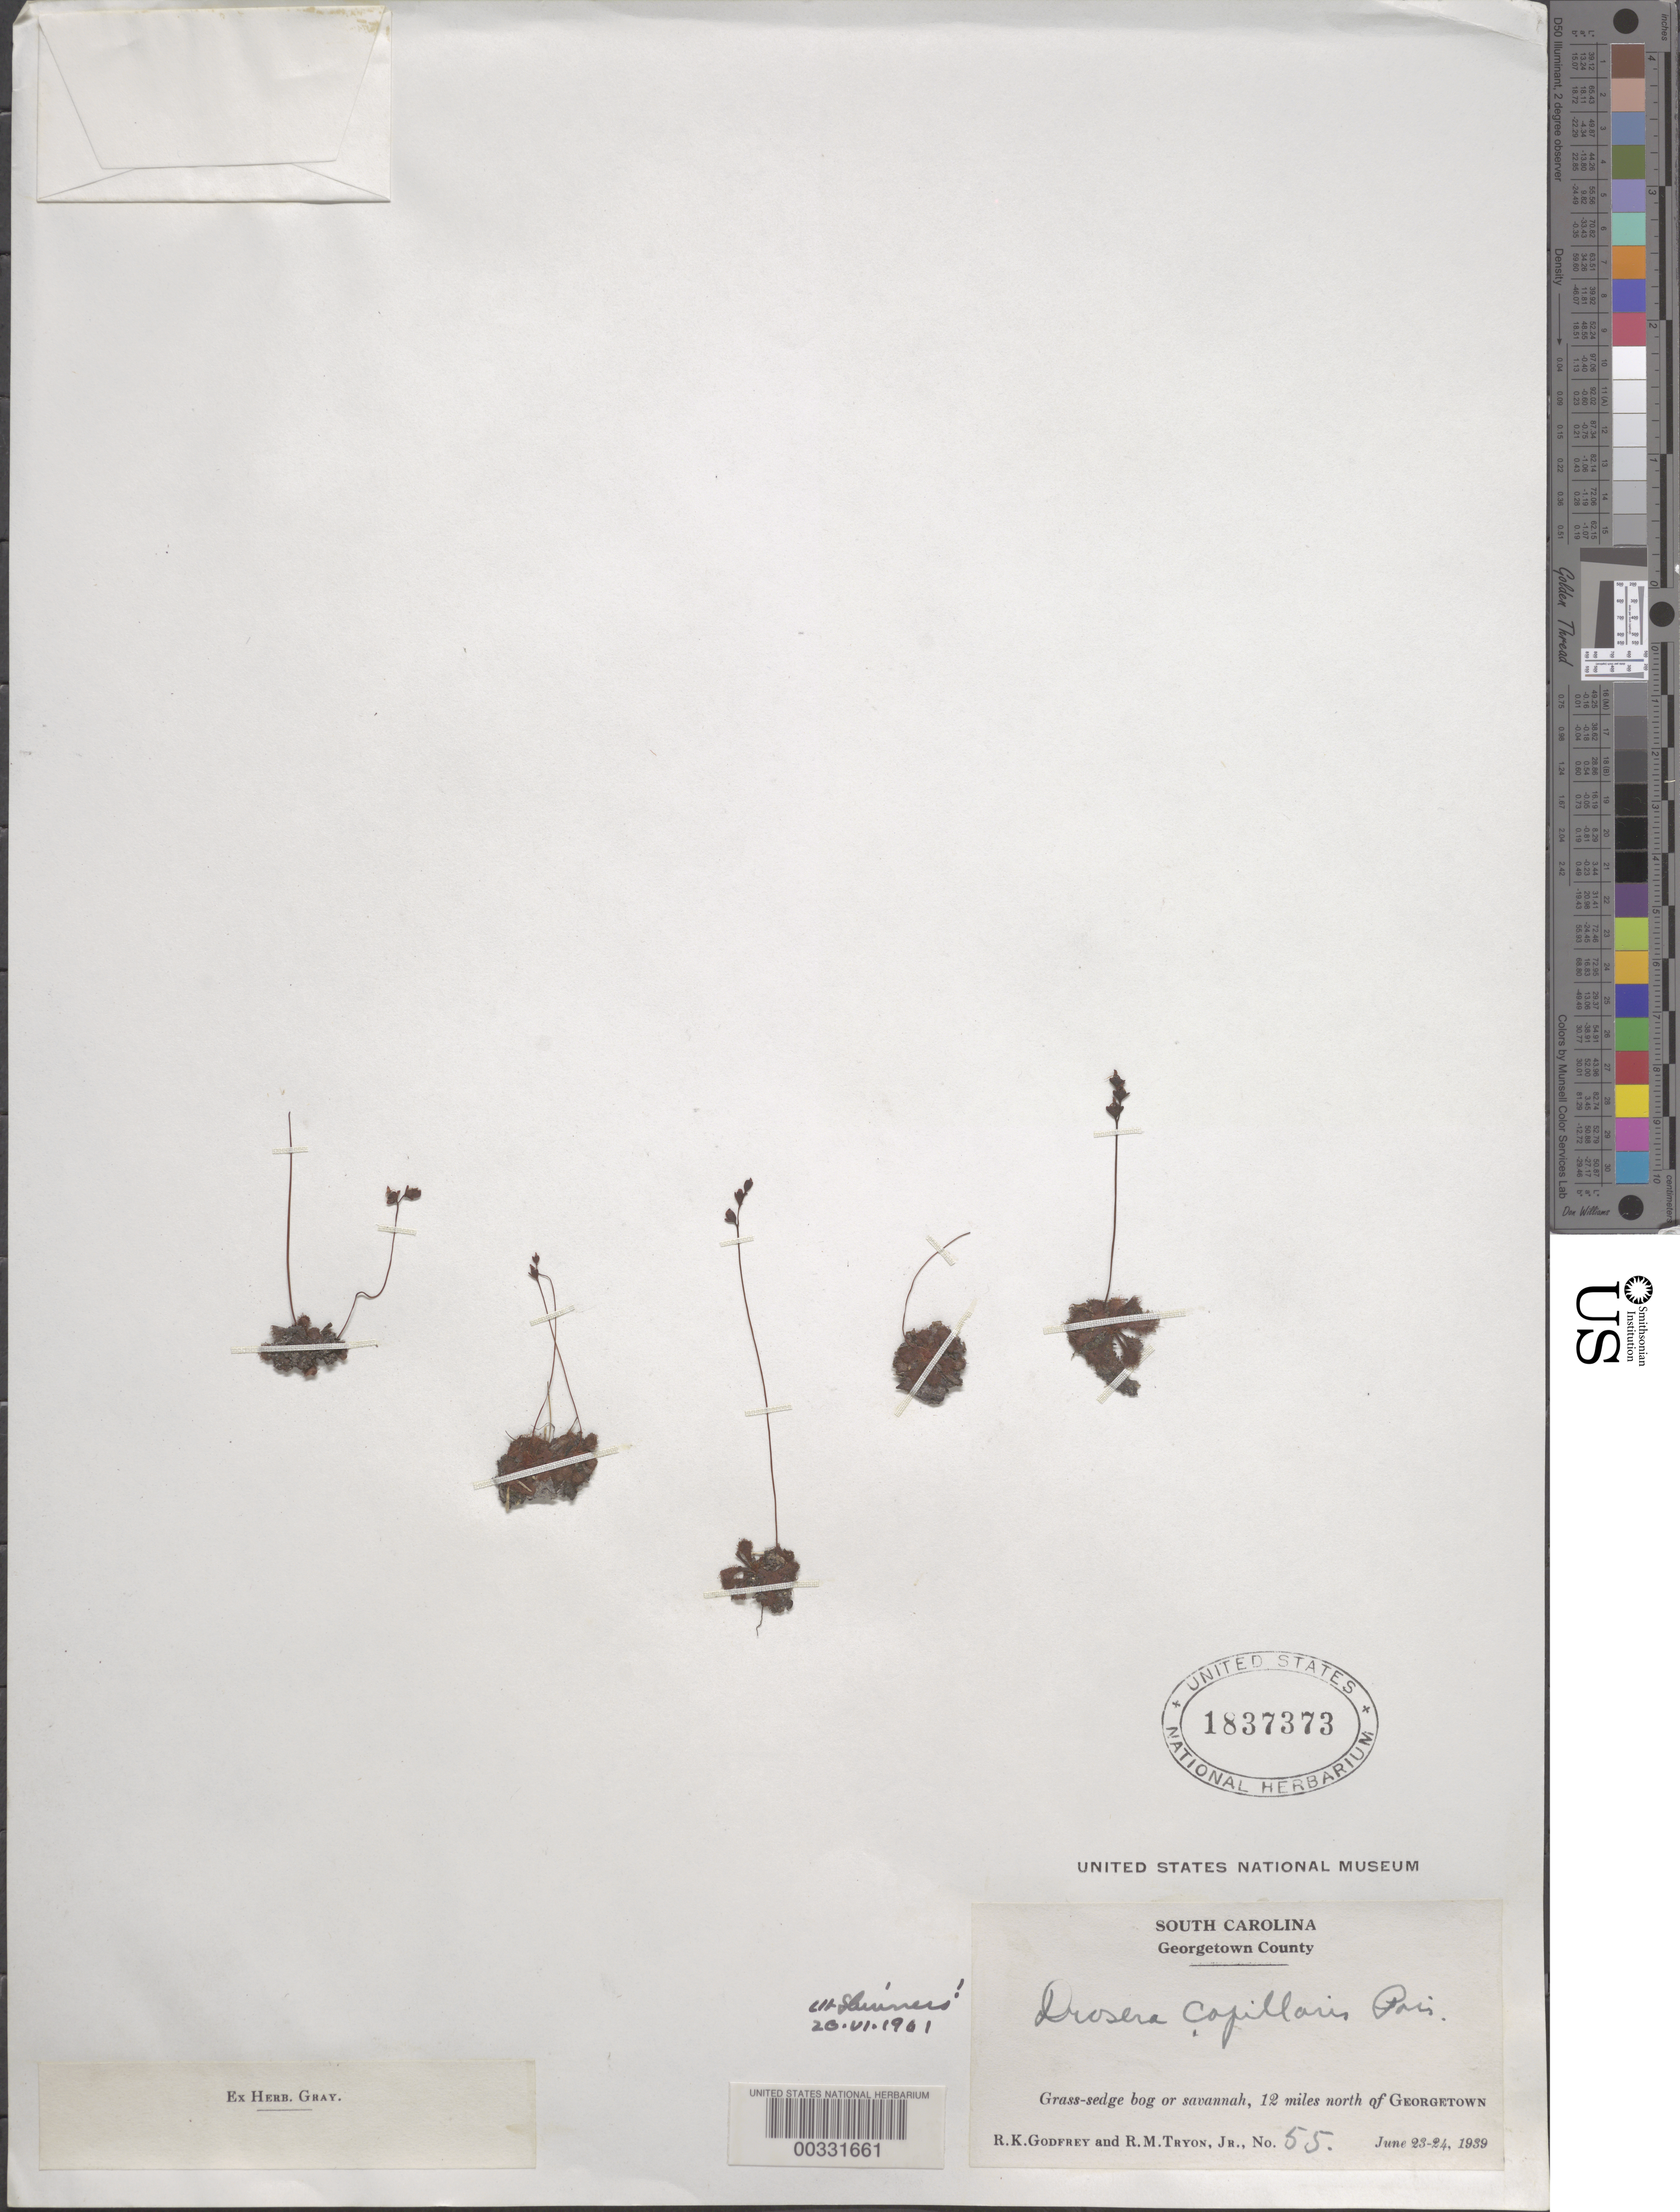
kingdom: Plantae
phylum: Tracheophyta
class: Magnoliopsida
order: Caryophyllales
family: Droseraceae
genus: Drosera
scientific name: Drosera capillaris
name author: Poir.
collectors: R. K. Godfrey & R. M. Tryon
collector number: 55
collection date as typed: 23 Jun 1939 to 24 Jun 1939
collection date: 1939-06-23/1939-06-24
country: United States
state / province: South Carolina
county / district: Georgetown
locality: Georgetown, 12 miles north of.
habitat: Grass-sedge bog or savannah.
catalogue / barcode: US 1837373